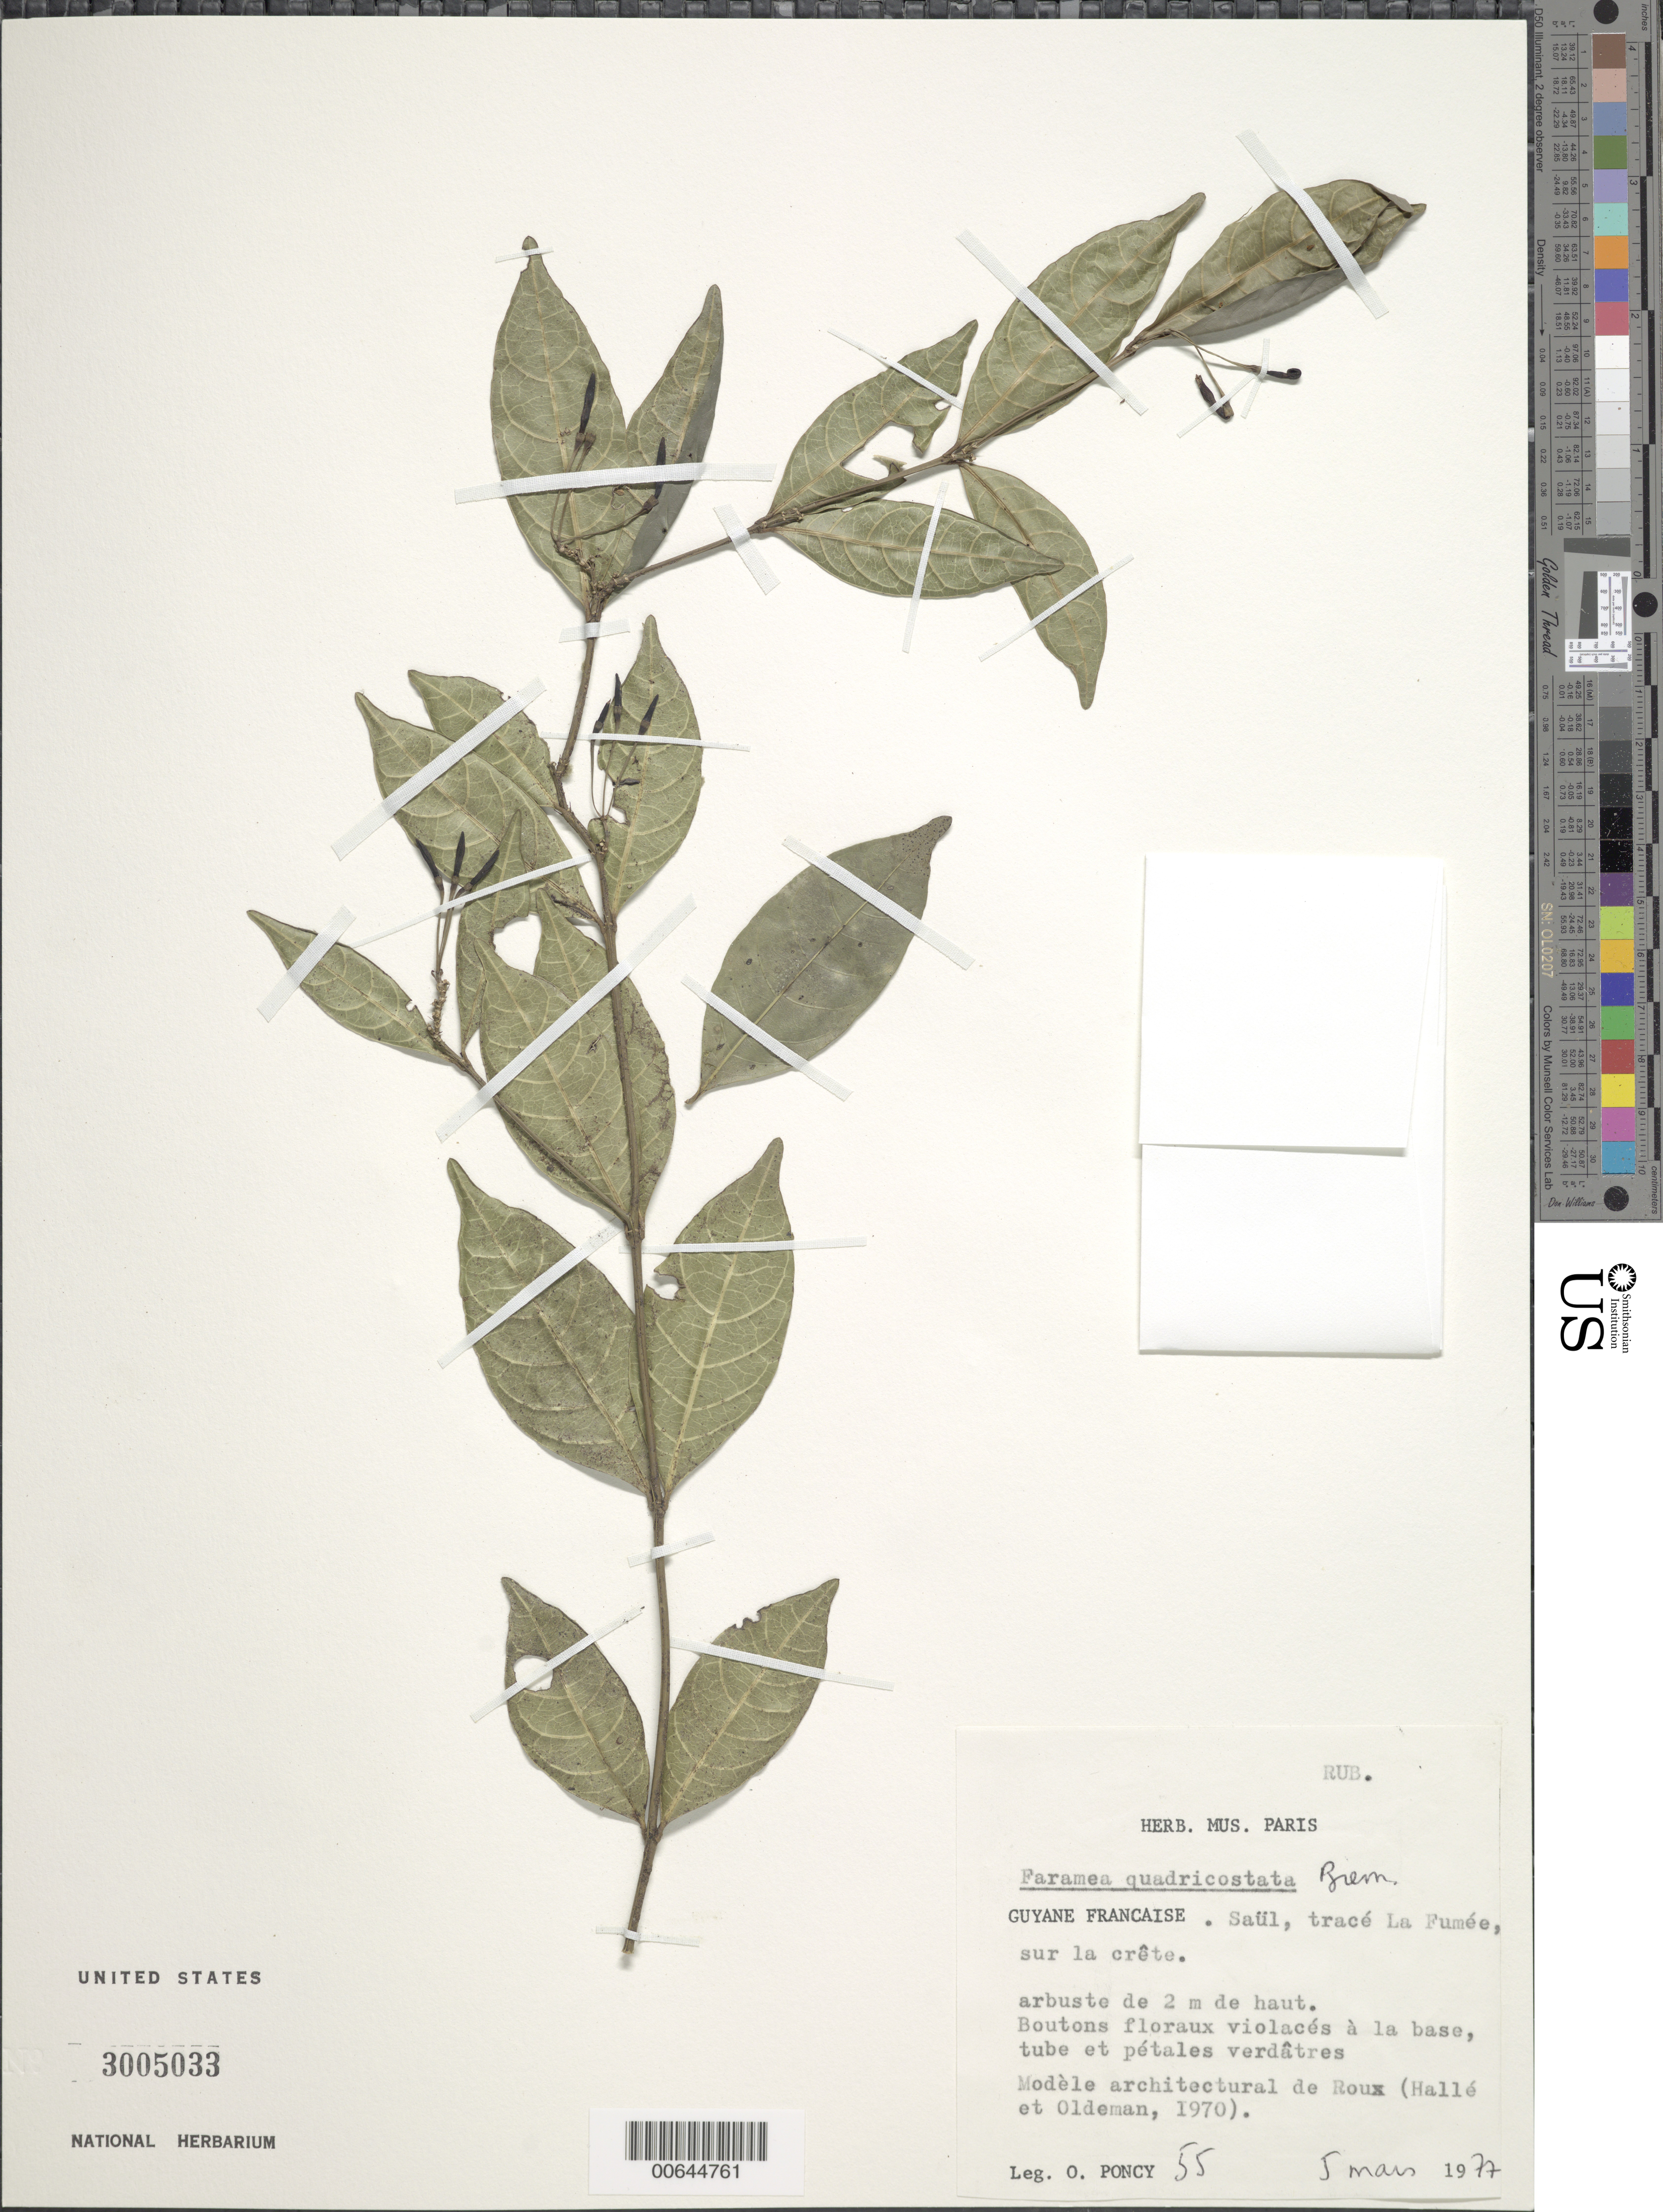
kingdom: Plantae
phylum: Tracheophyta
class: Magnoliopsida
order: Gentianales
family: Rubiaceae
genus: Faramea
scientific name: Faramea quadricostata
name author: Bremek.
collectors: O. Poncy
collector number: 55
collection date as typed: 5-Mar-77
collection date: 1977-03-05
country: French Guiana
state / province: Saint-Laurent-du-Maroni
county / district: Saül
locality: Saül, tracé La Fumée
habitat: Sur la crete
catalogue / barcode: US 3005033